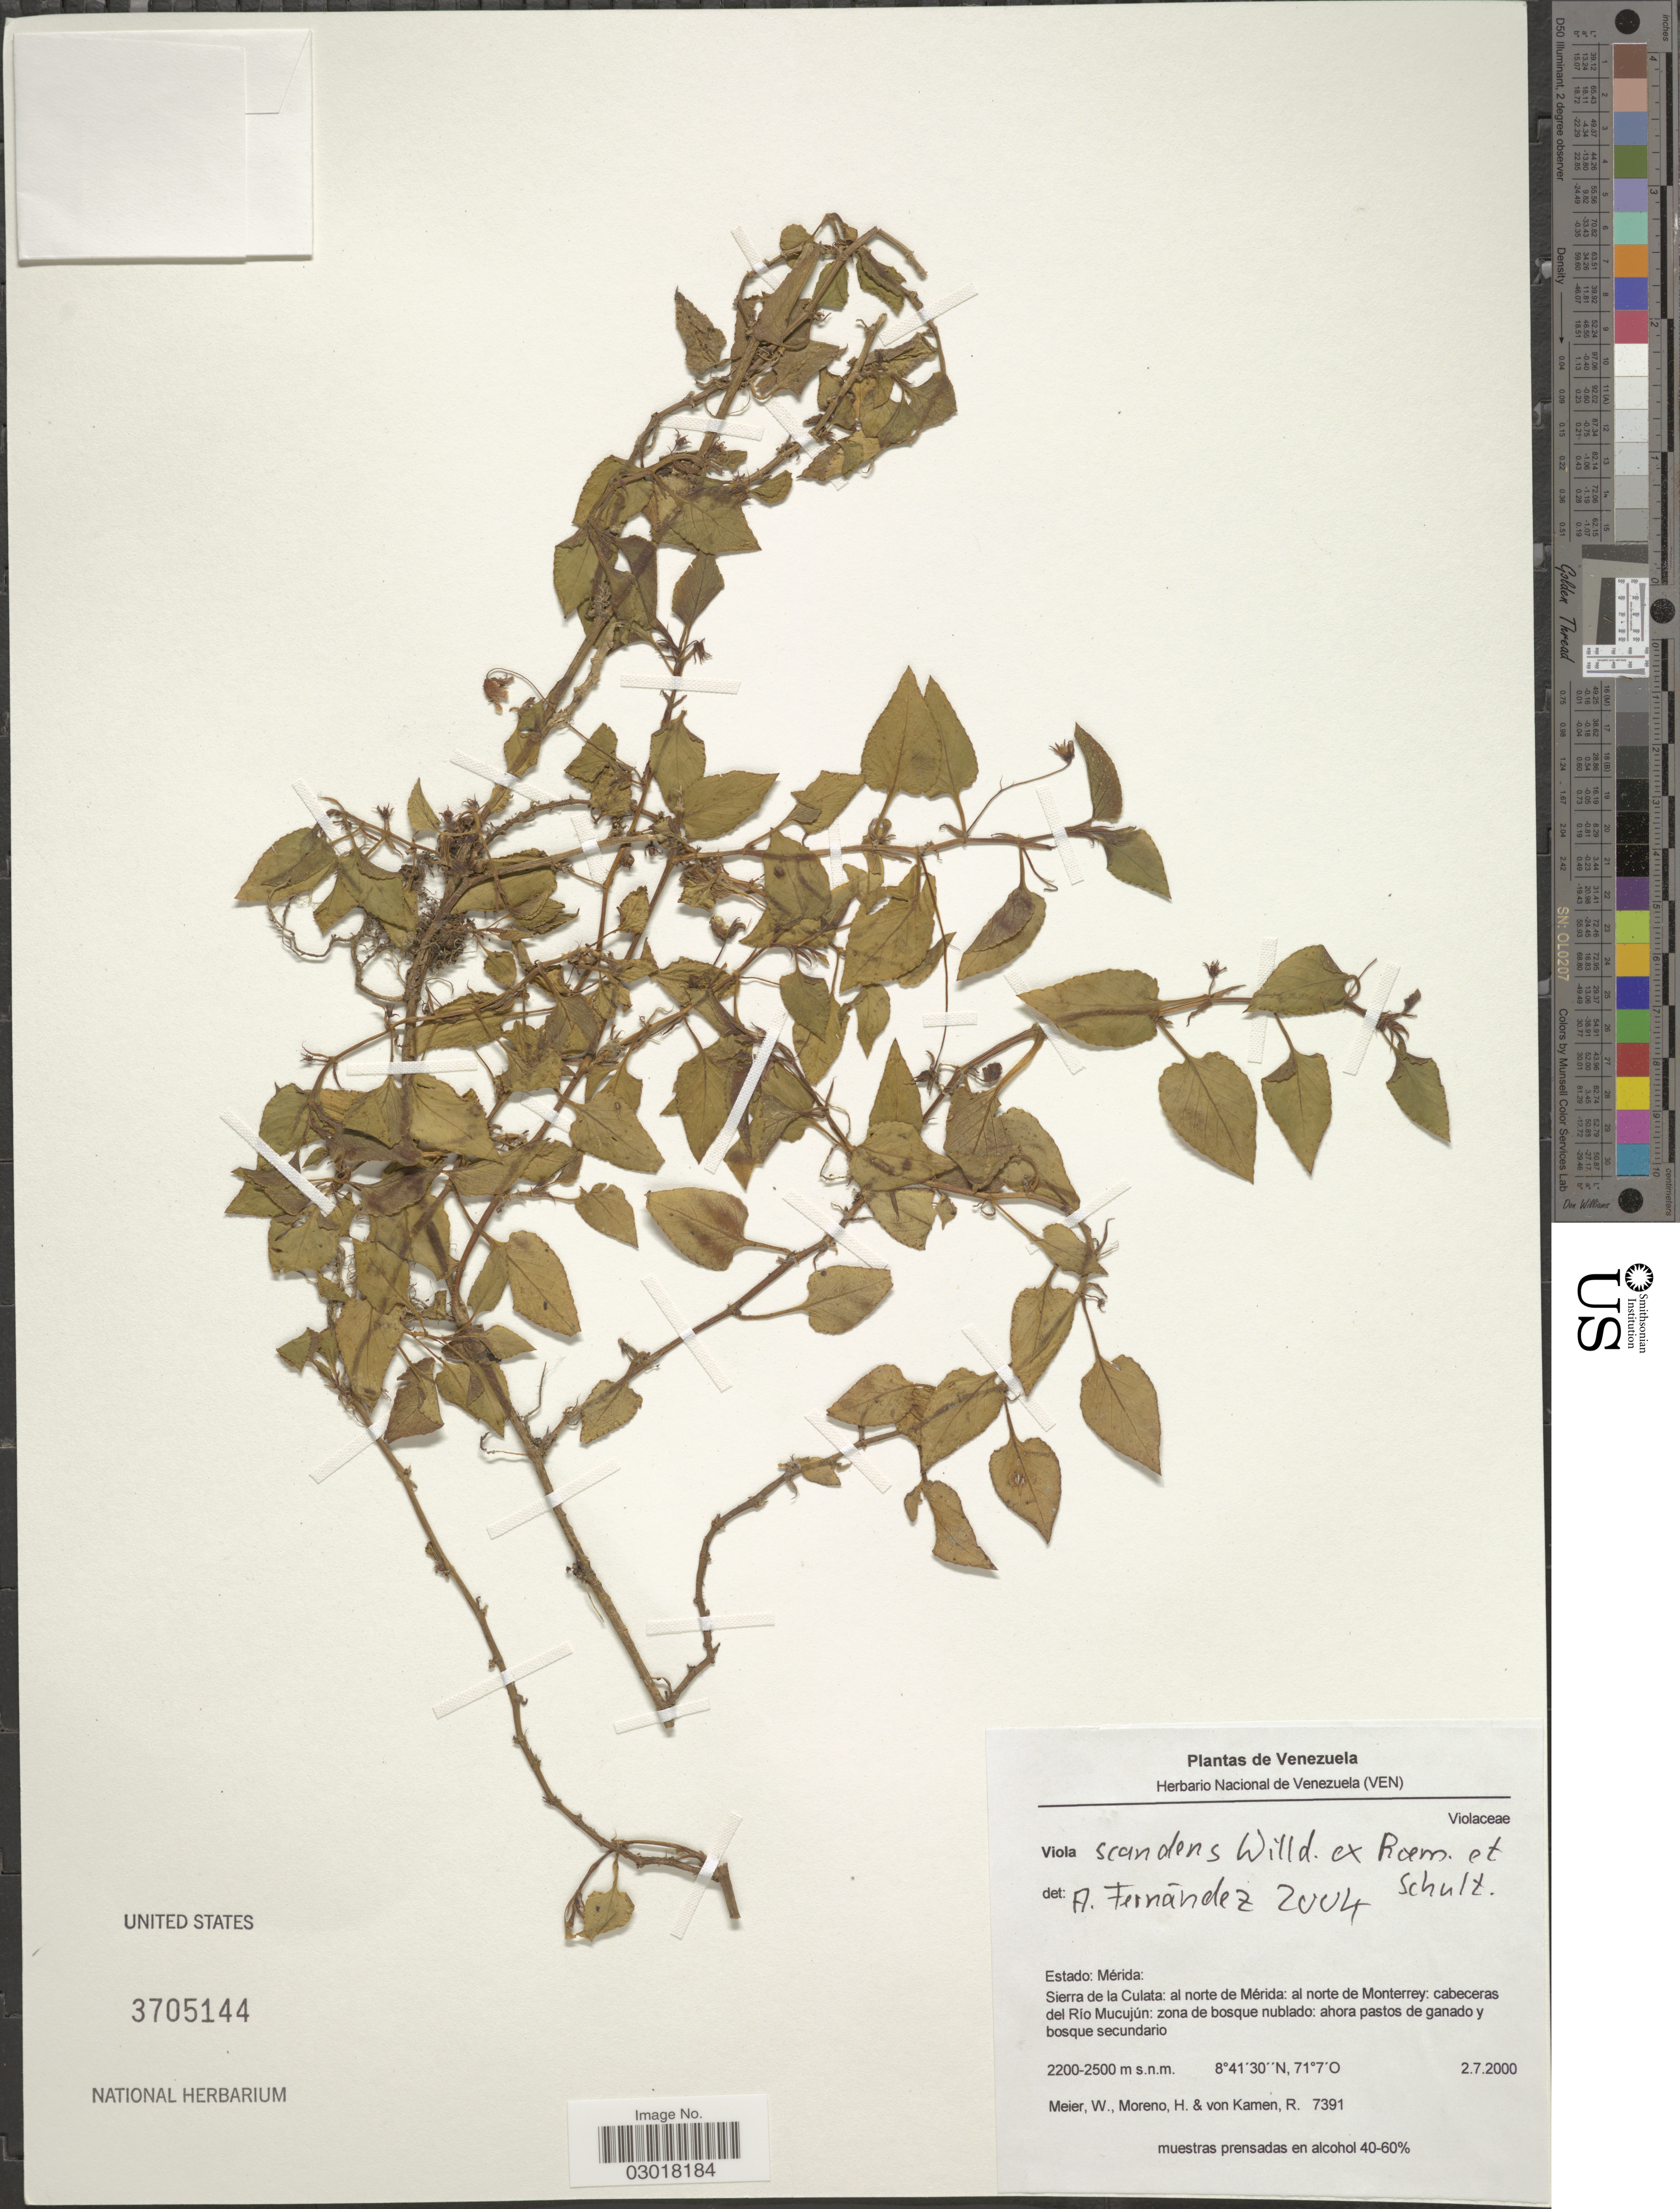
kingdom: Plantae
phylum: Tracheophyta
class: Magnoliopsida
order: Malpighiales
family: Violaceae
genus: Viola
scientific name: Viola scandens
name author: Humb. & Bonpl. ex Schult.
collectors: W. Meier, H. Moreno & R. von Kamen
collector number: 7391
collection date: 2000-07-02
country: Venezuela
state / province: Mérida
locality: Sierra de la Culata: al norte de Monterey: cabeceras del rio Mucujún: zona de bosque nublado: ahora pastos de ganado y bosque secundario.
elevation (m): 2200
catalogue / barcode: US 3705144